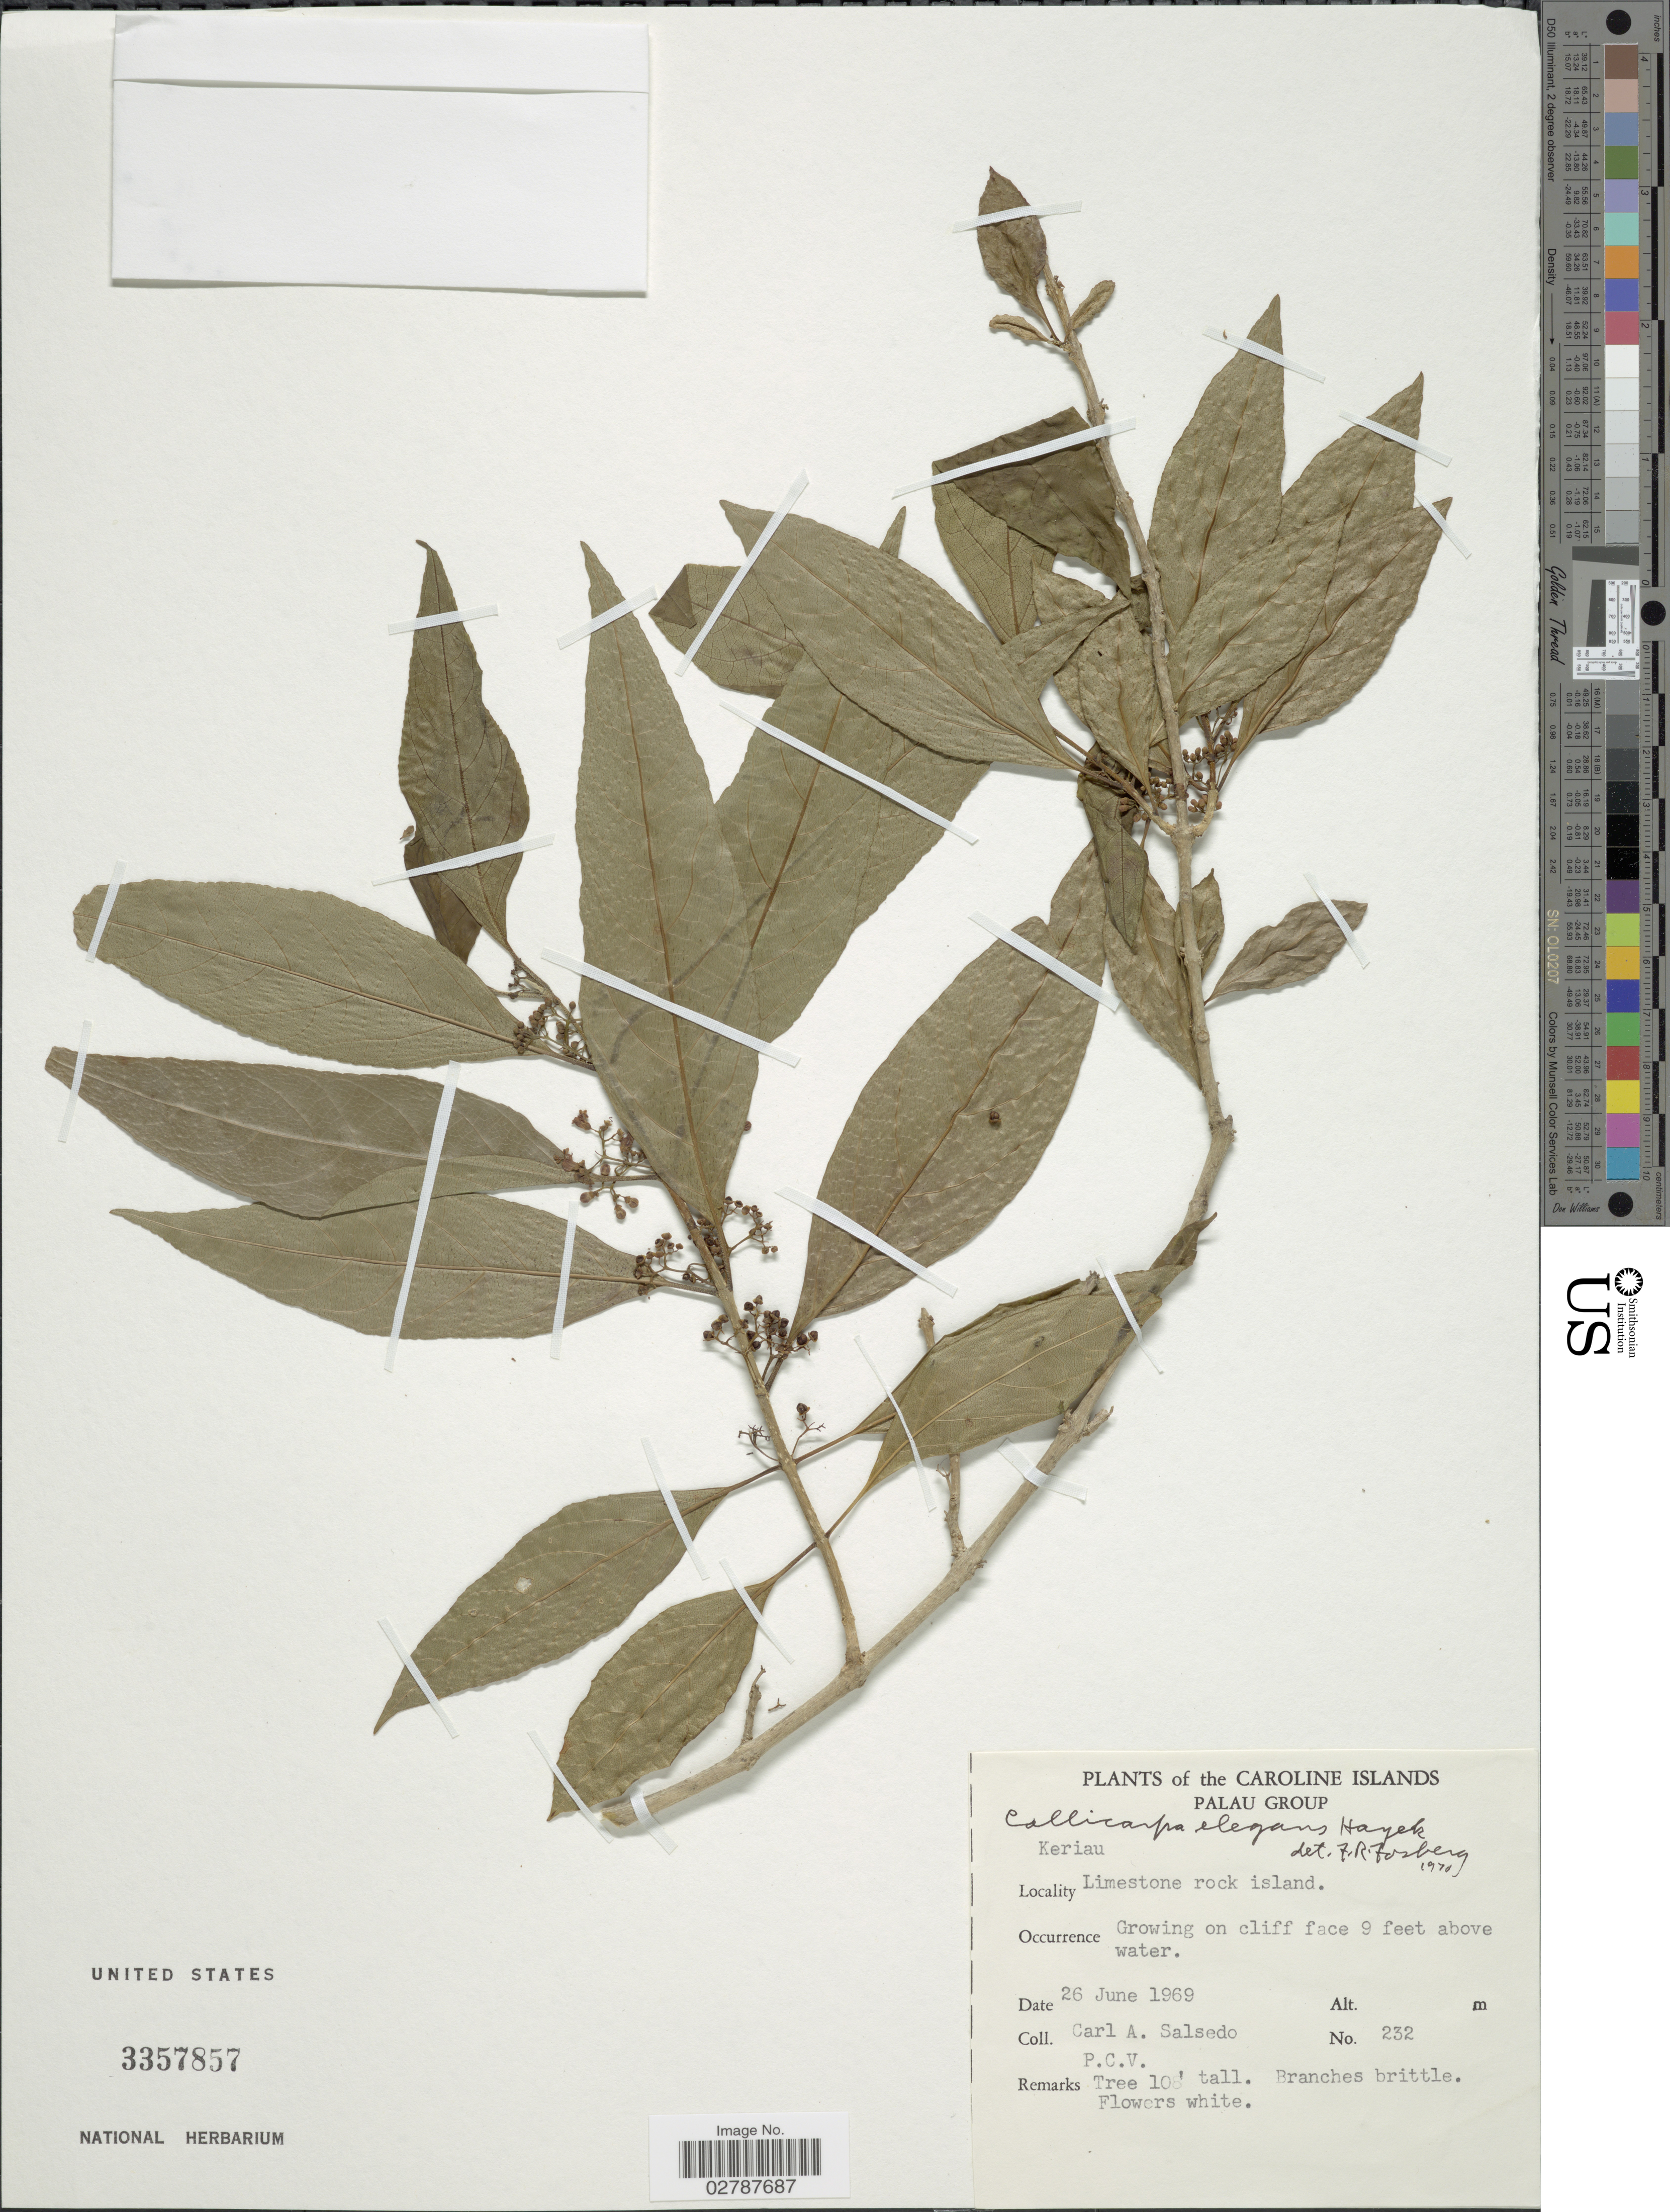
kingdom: Plantae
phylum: Tracheophyta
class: Magnoliopsida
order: Lamiales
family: Lamiaceae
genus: Callicarpa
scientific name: Callicarpa elegans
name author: Hayek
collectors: C.A. Salsedo & P.C.V.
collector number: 232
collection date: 1969-06-26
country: Palau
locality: The Caroline Islands. Palau Group. Limestone rock island.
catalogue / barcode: US 3357857